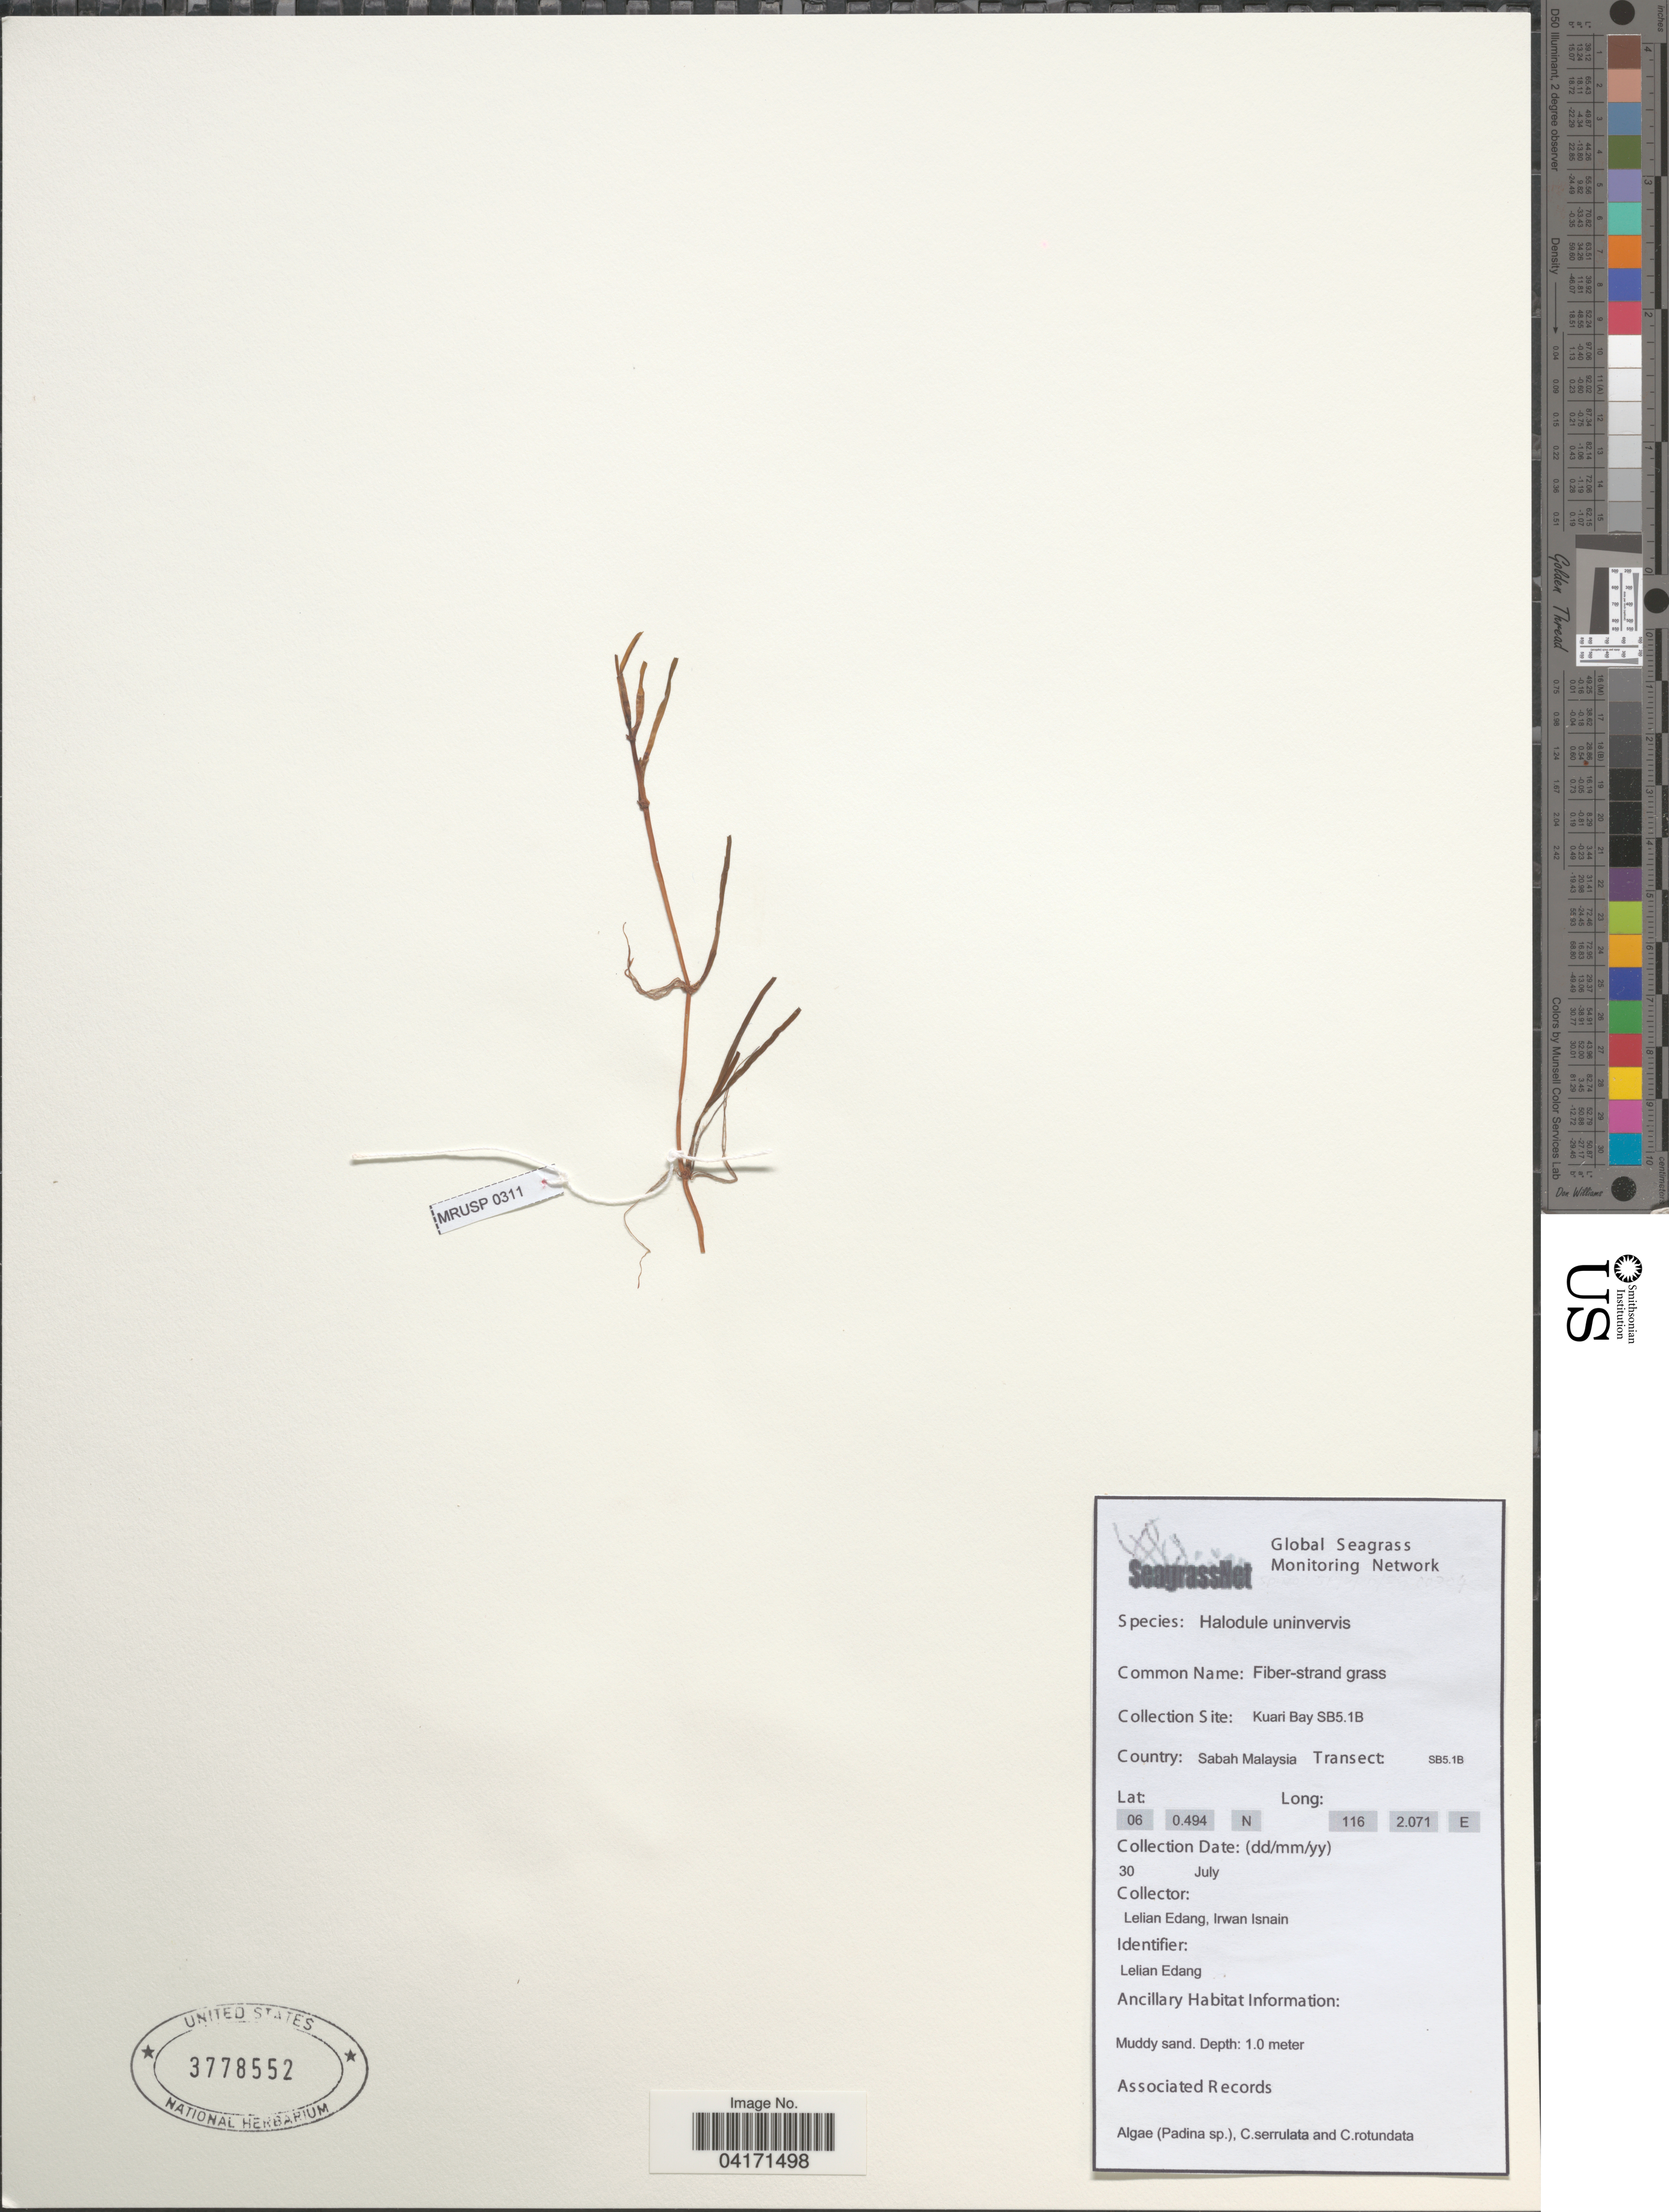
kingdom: Plantae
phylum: Tracheophyta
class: Liliopsida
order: Alismatales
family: Cymodoceaceae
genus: Halodule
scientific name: Halodule uninervis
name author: (Forssk.) Asch.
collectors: L. Edang & I. Isnain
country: Malaysia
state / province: Sabah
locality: Kuari Bay SB5.1B. Transect: SB5.1B.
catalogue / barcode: US 3778552